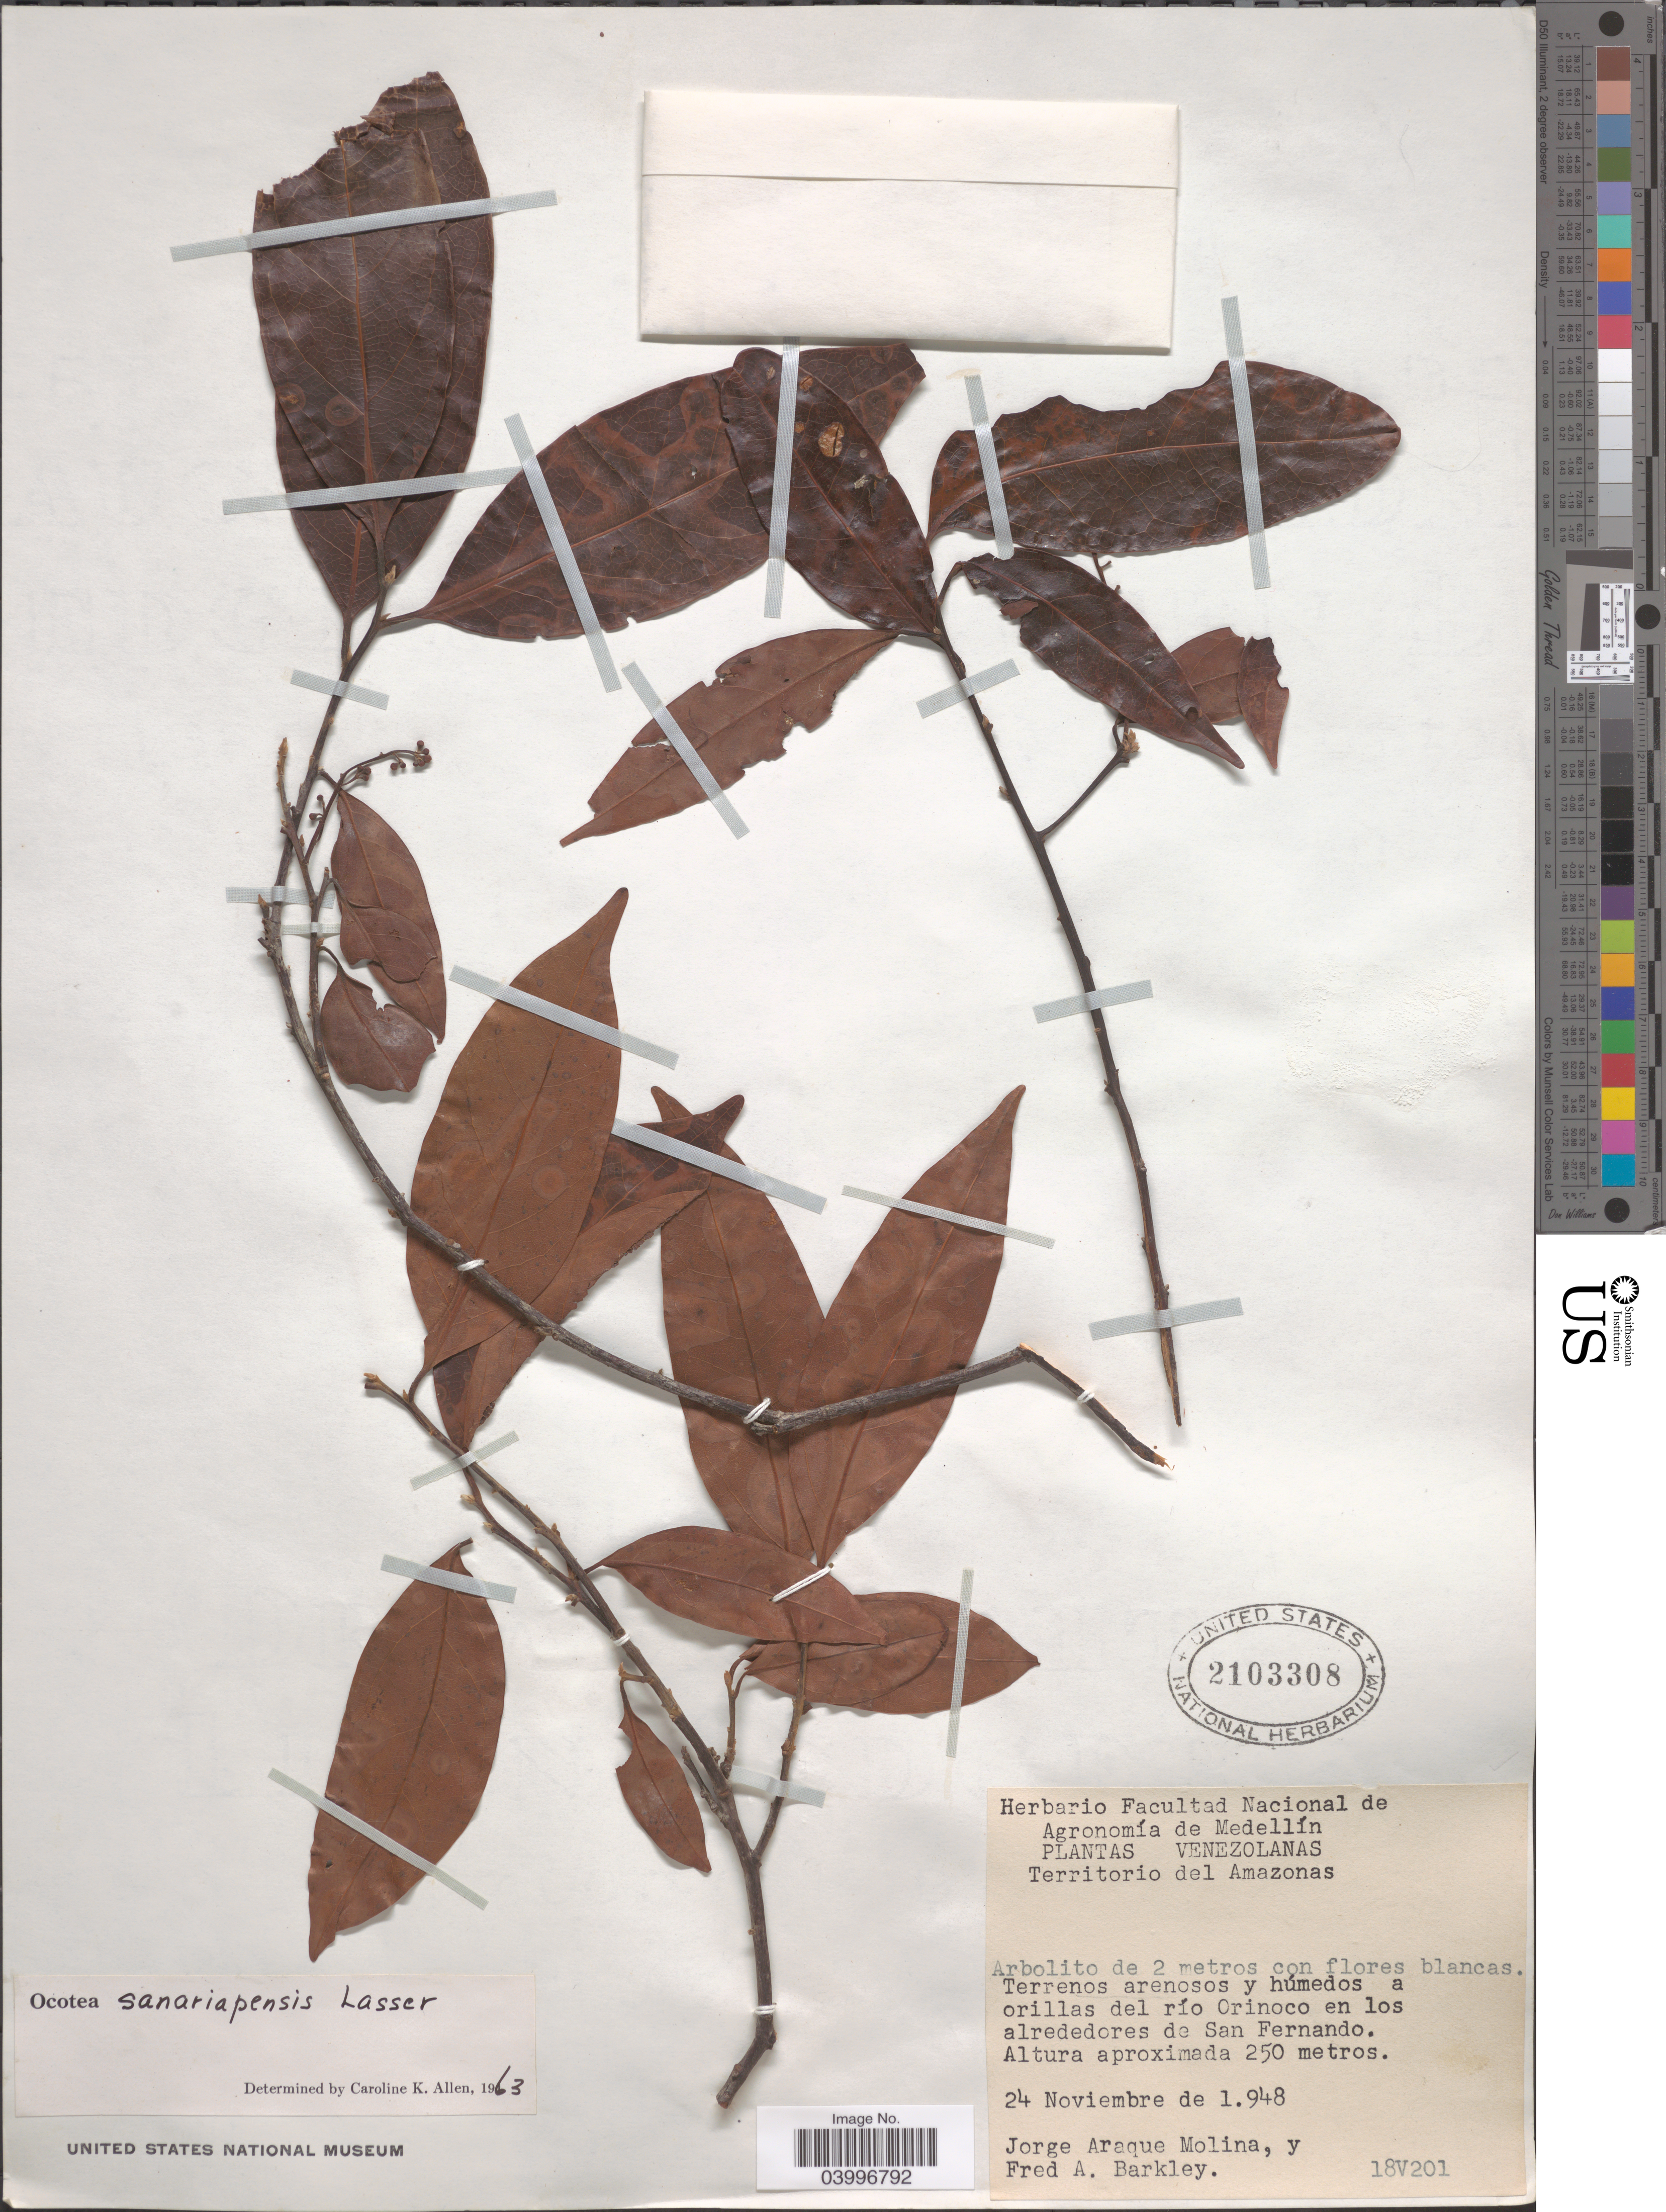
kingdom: Plantae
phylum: Tracheophyta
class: Magnoliopsida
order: Laurales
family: Lauraceae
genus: Ocotea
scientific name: Ocotea sanariapensis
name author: Lasser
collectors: J. Araque Molina & F. A. Barkley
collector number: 18V201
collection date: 1948-11-24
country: Venezuela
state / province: Amazonas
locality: Territorio del Amazonas. Terrenos arenosos y húmedos a orillas del río Orinoco en los alrededores de San Fernando.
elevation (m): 250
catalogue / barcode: US 2103308